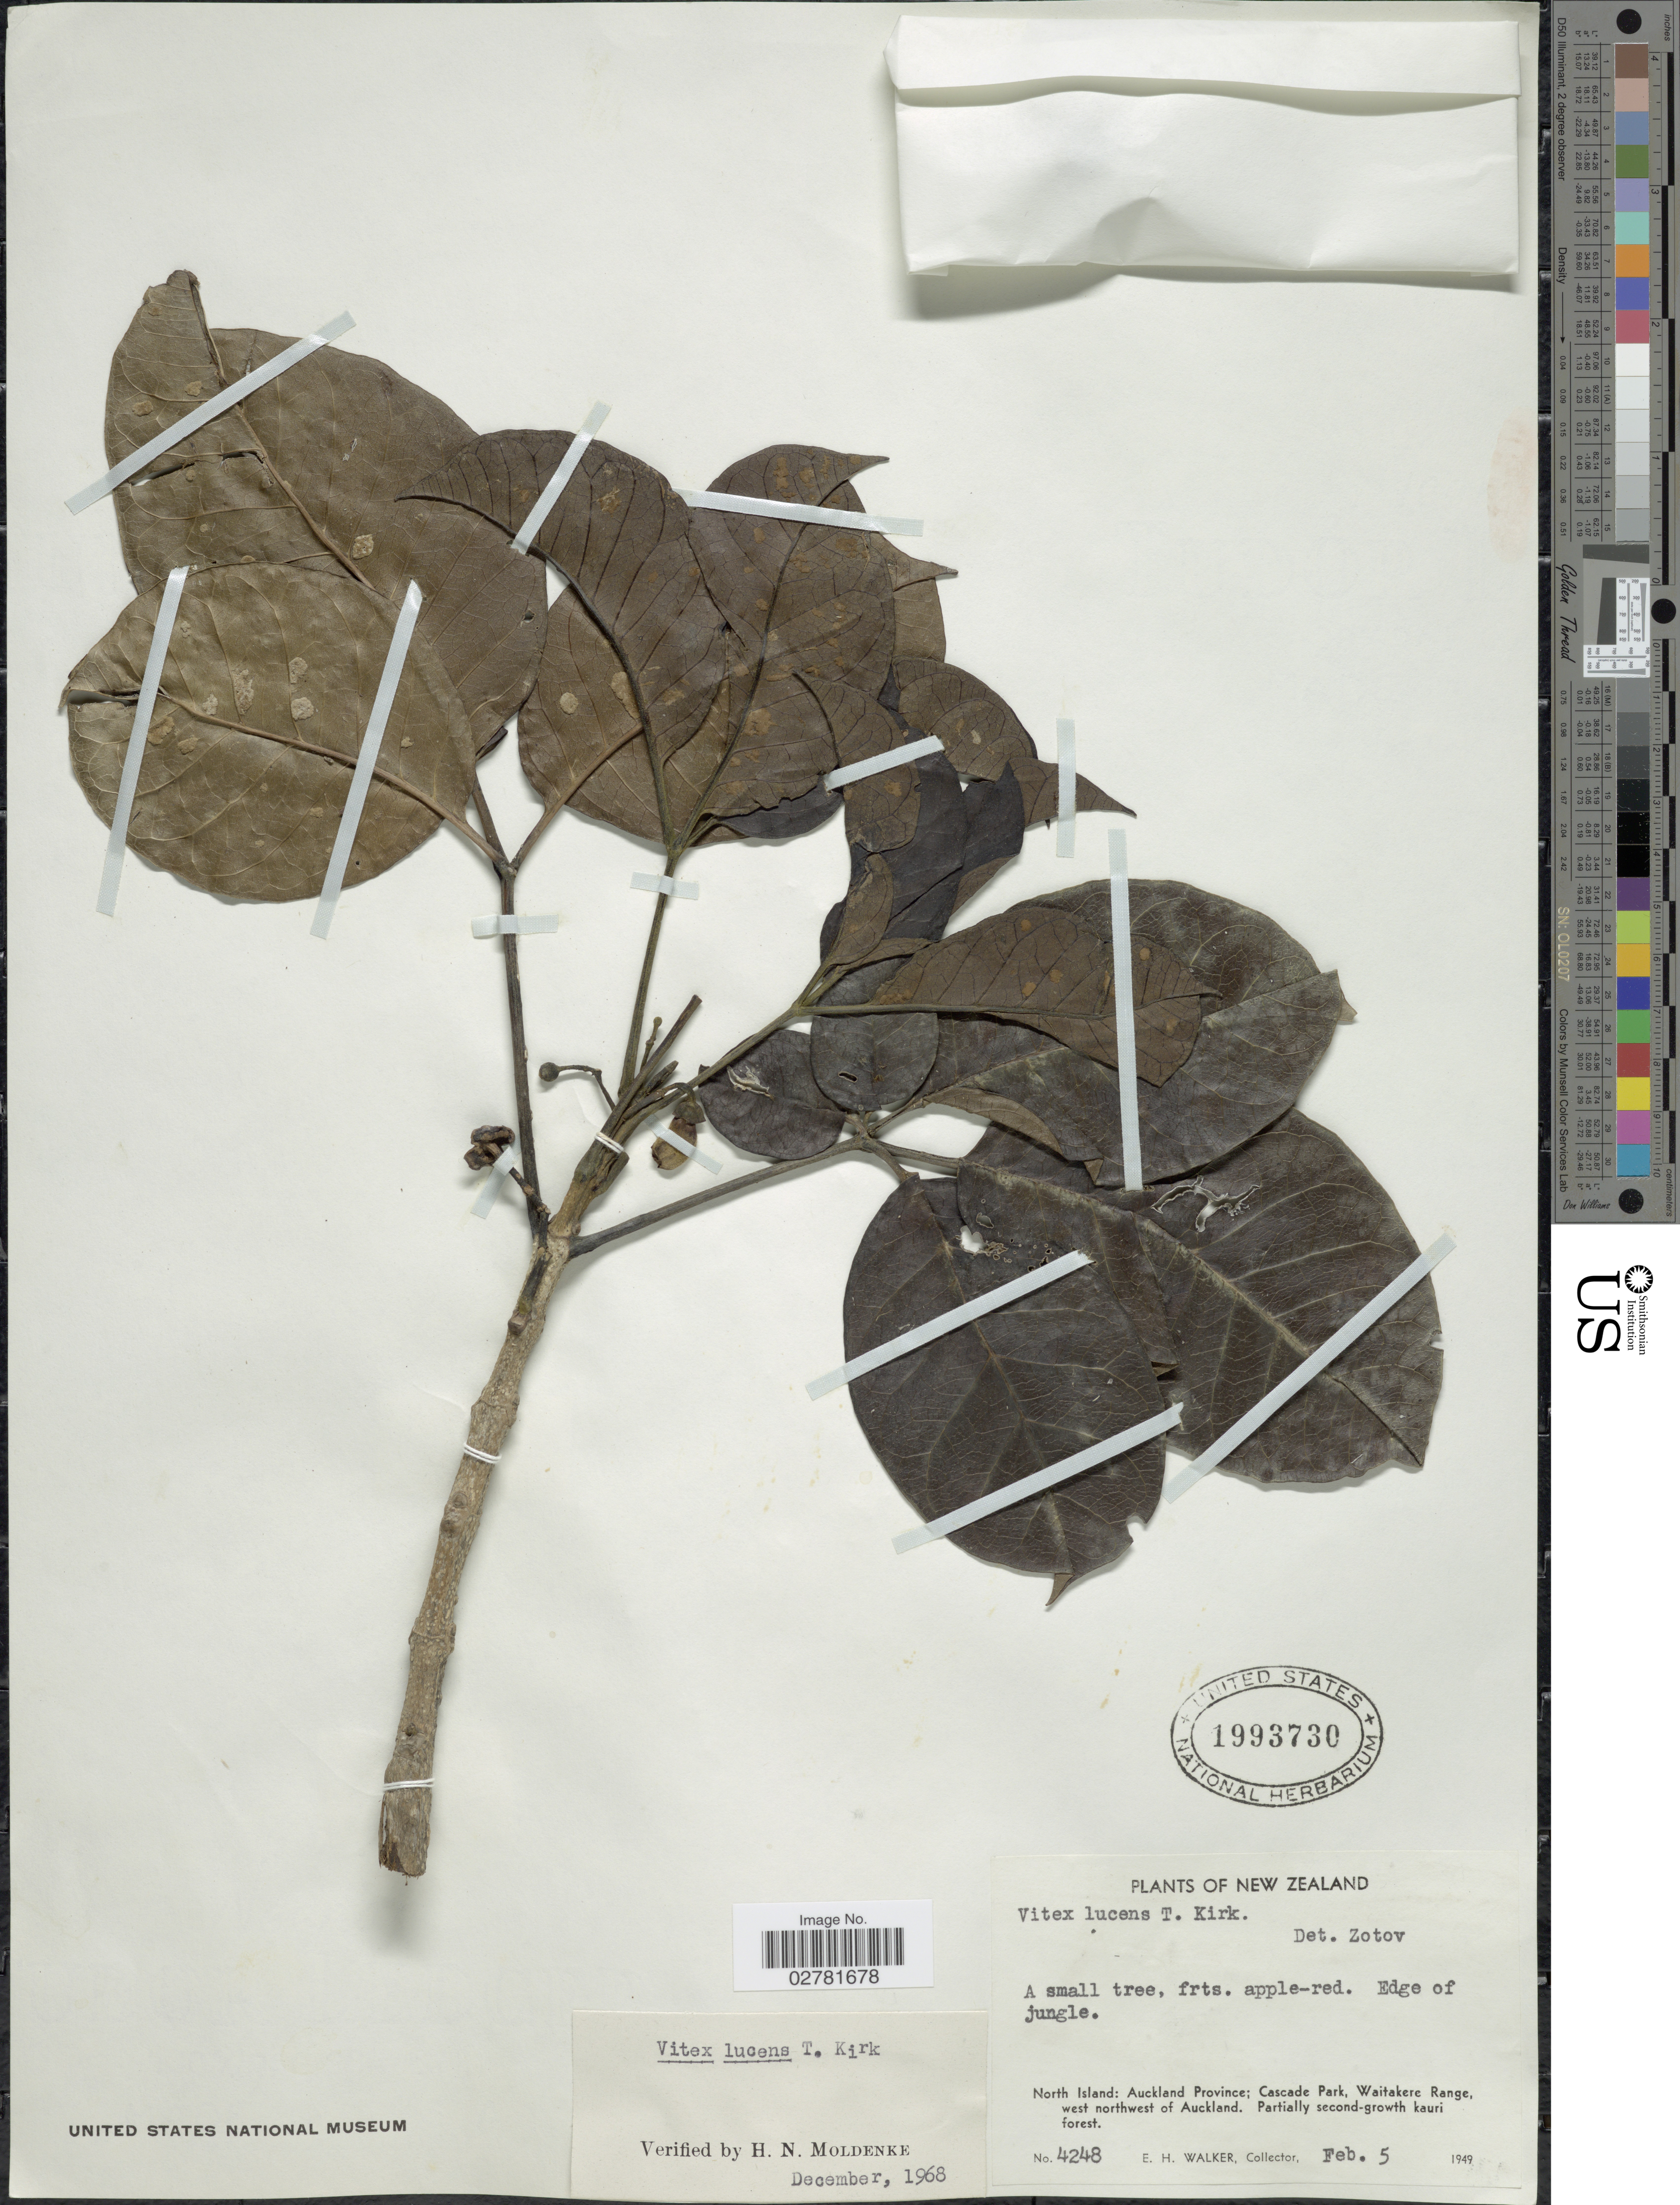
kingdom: Plantae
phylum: Tracheophyta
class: Magnoliopsida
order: Lamiales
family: Lamiaceae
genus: Vitex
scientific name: Vitex lucens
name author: Kirk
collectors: E. H. Walker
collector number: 4248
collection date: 1949-02-05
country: New Zealand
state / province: Auckland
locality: North Island: Cascade park, Waitakere Range, west northwest of Auckland.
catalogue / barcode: US 1993730